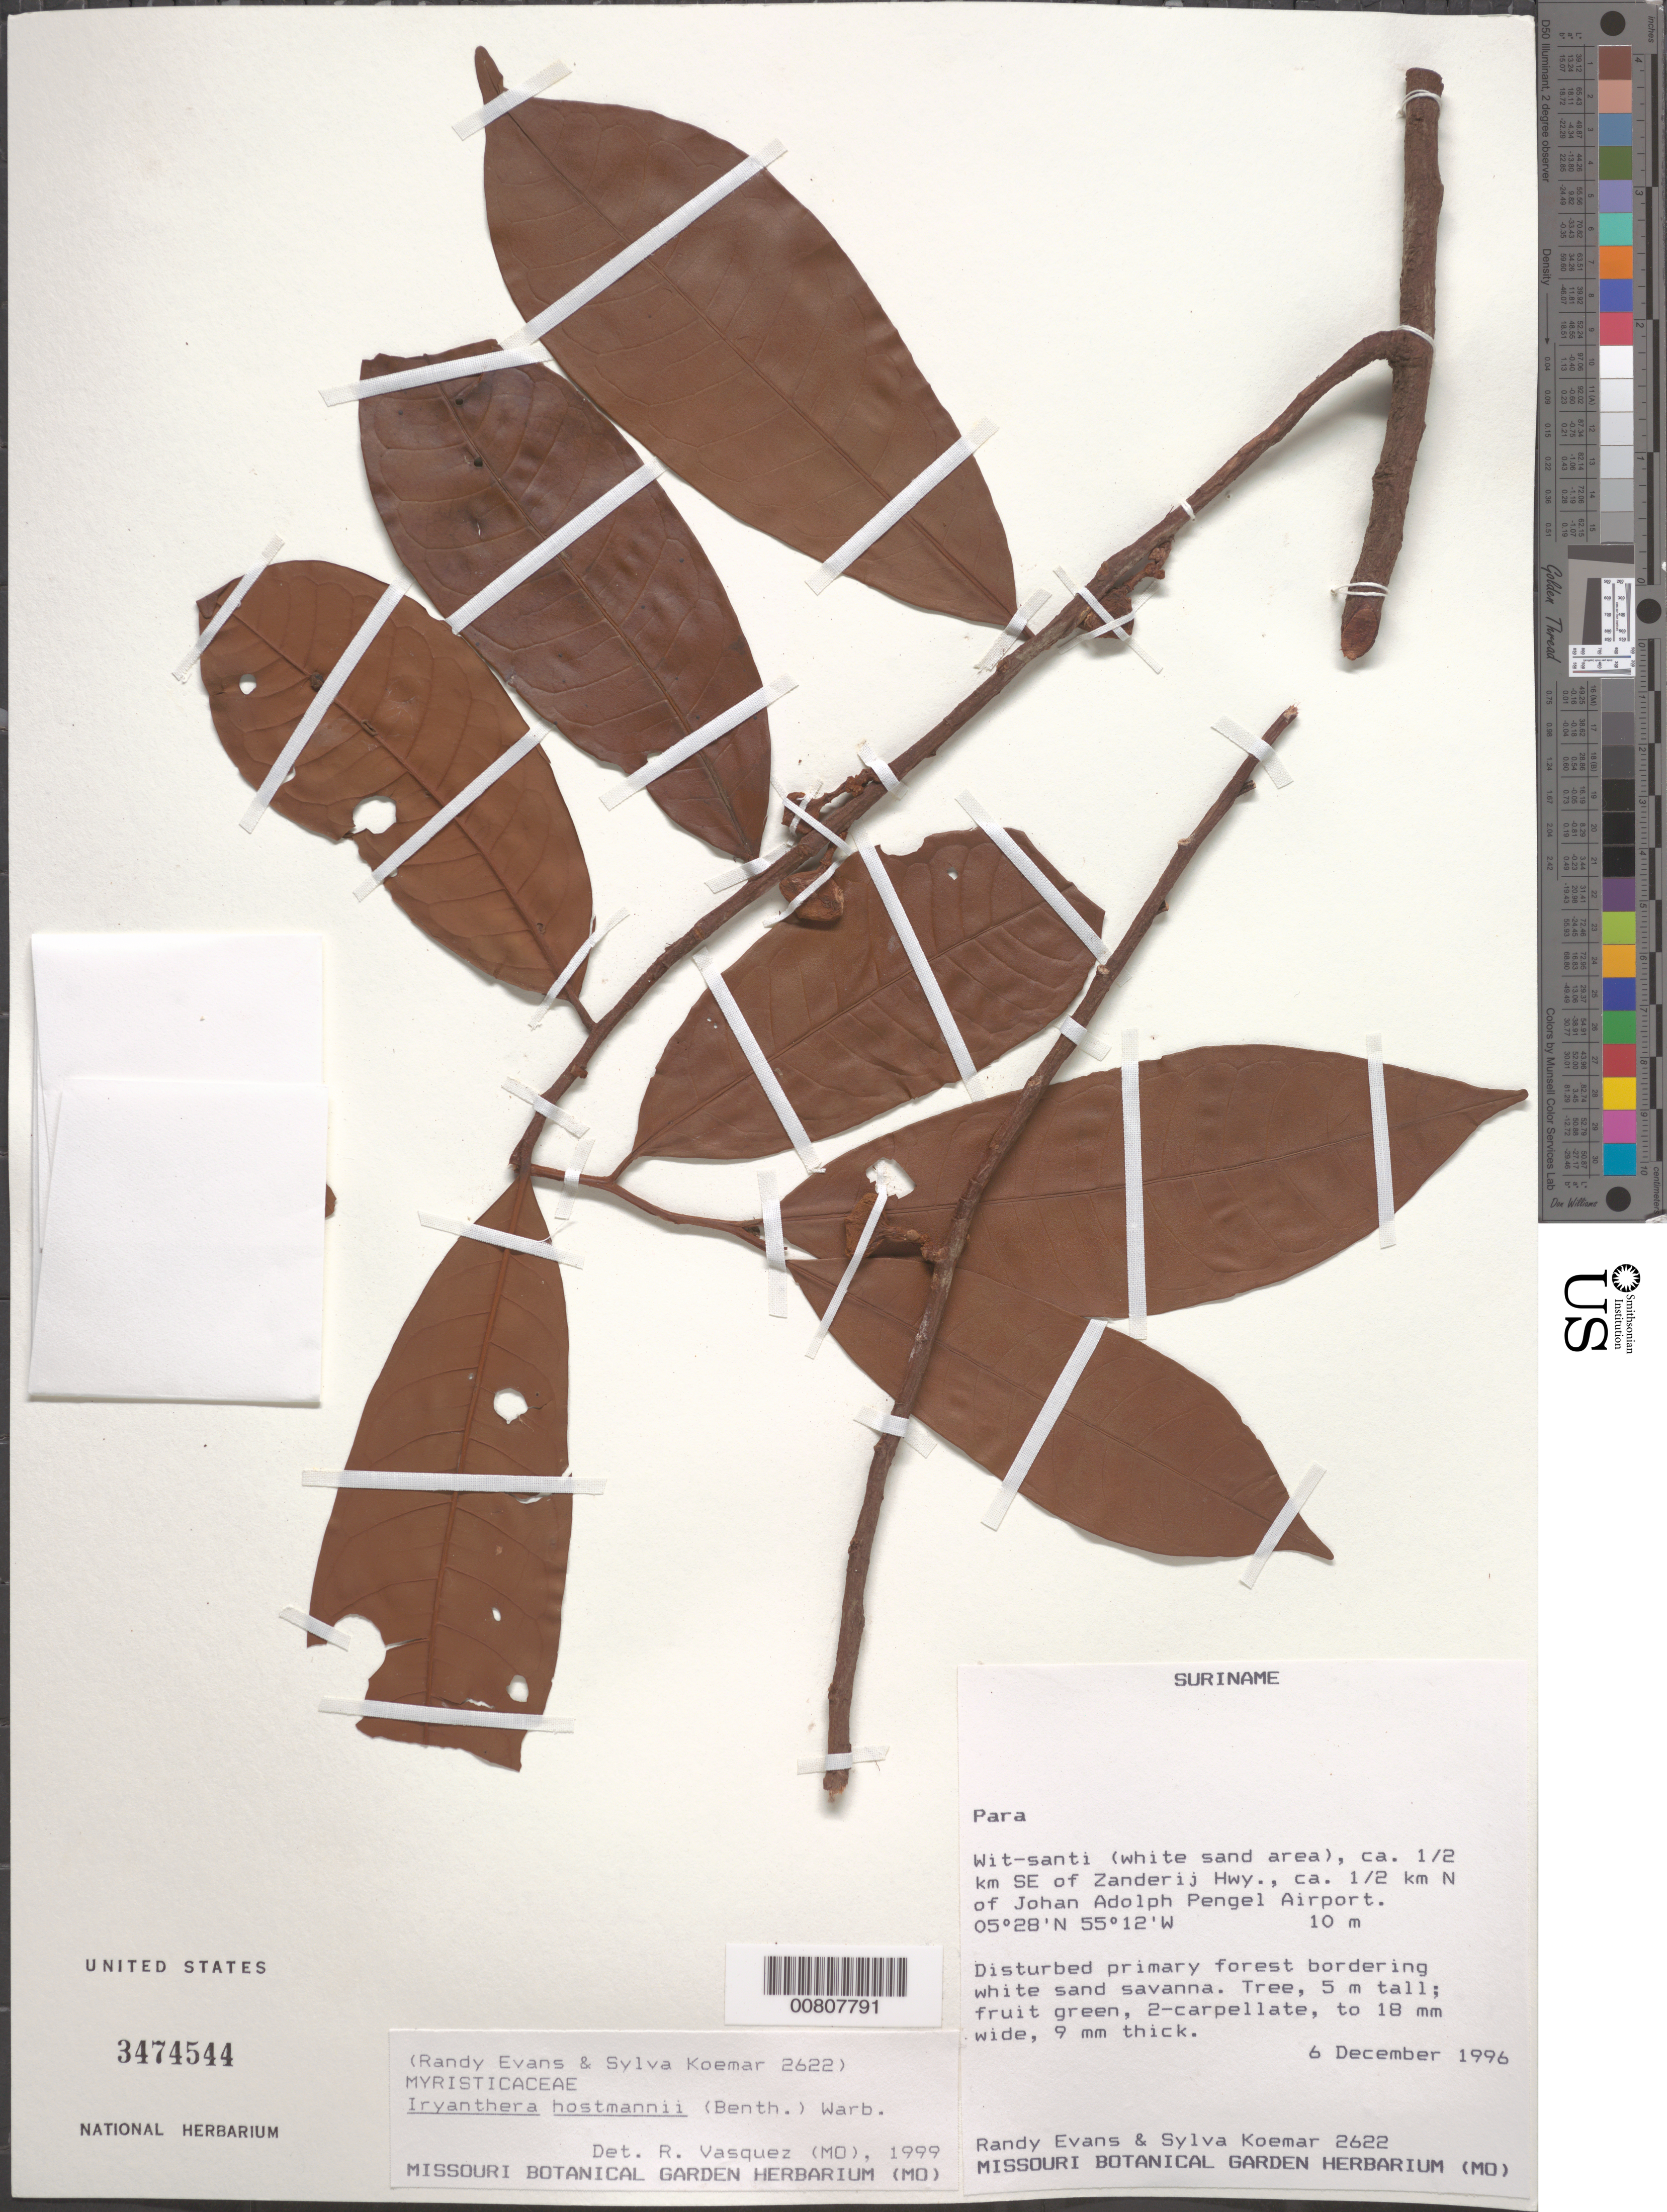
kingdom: Plantae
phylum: Tracheophyta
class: Magnoliopsida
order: Magnoliales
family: Myristicaceae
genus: Iryanthera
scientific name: Iryanthera hostmannii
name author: (Benth.) Warb.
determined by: Vásquez, Roberto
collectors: R. Evans & S. Koemar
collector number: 2622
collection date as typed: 6-Dec-96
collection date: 1996-12-06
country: Suriname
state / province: Para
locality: Wit-santi, 0.5 km SE of Zanderij Hwy., 0.5 km N of Johan Adolph Pengel Airport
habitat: Disturbed primary forest bordering white sand savanna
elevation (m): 10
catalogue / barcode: US 3474544